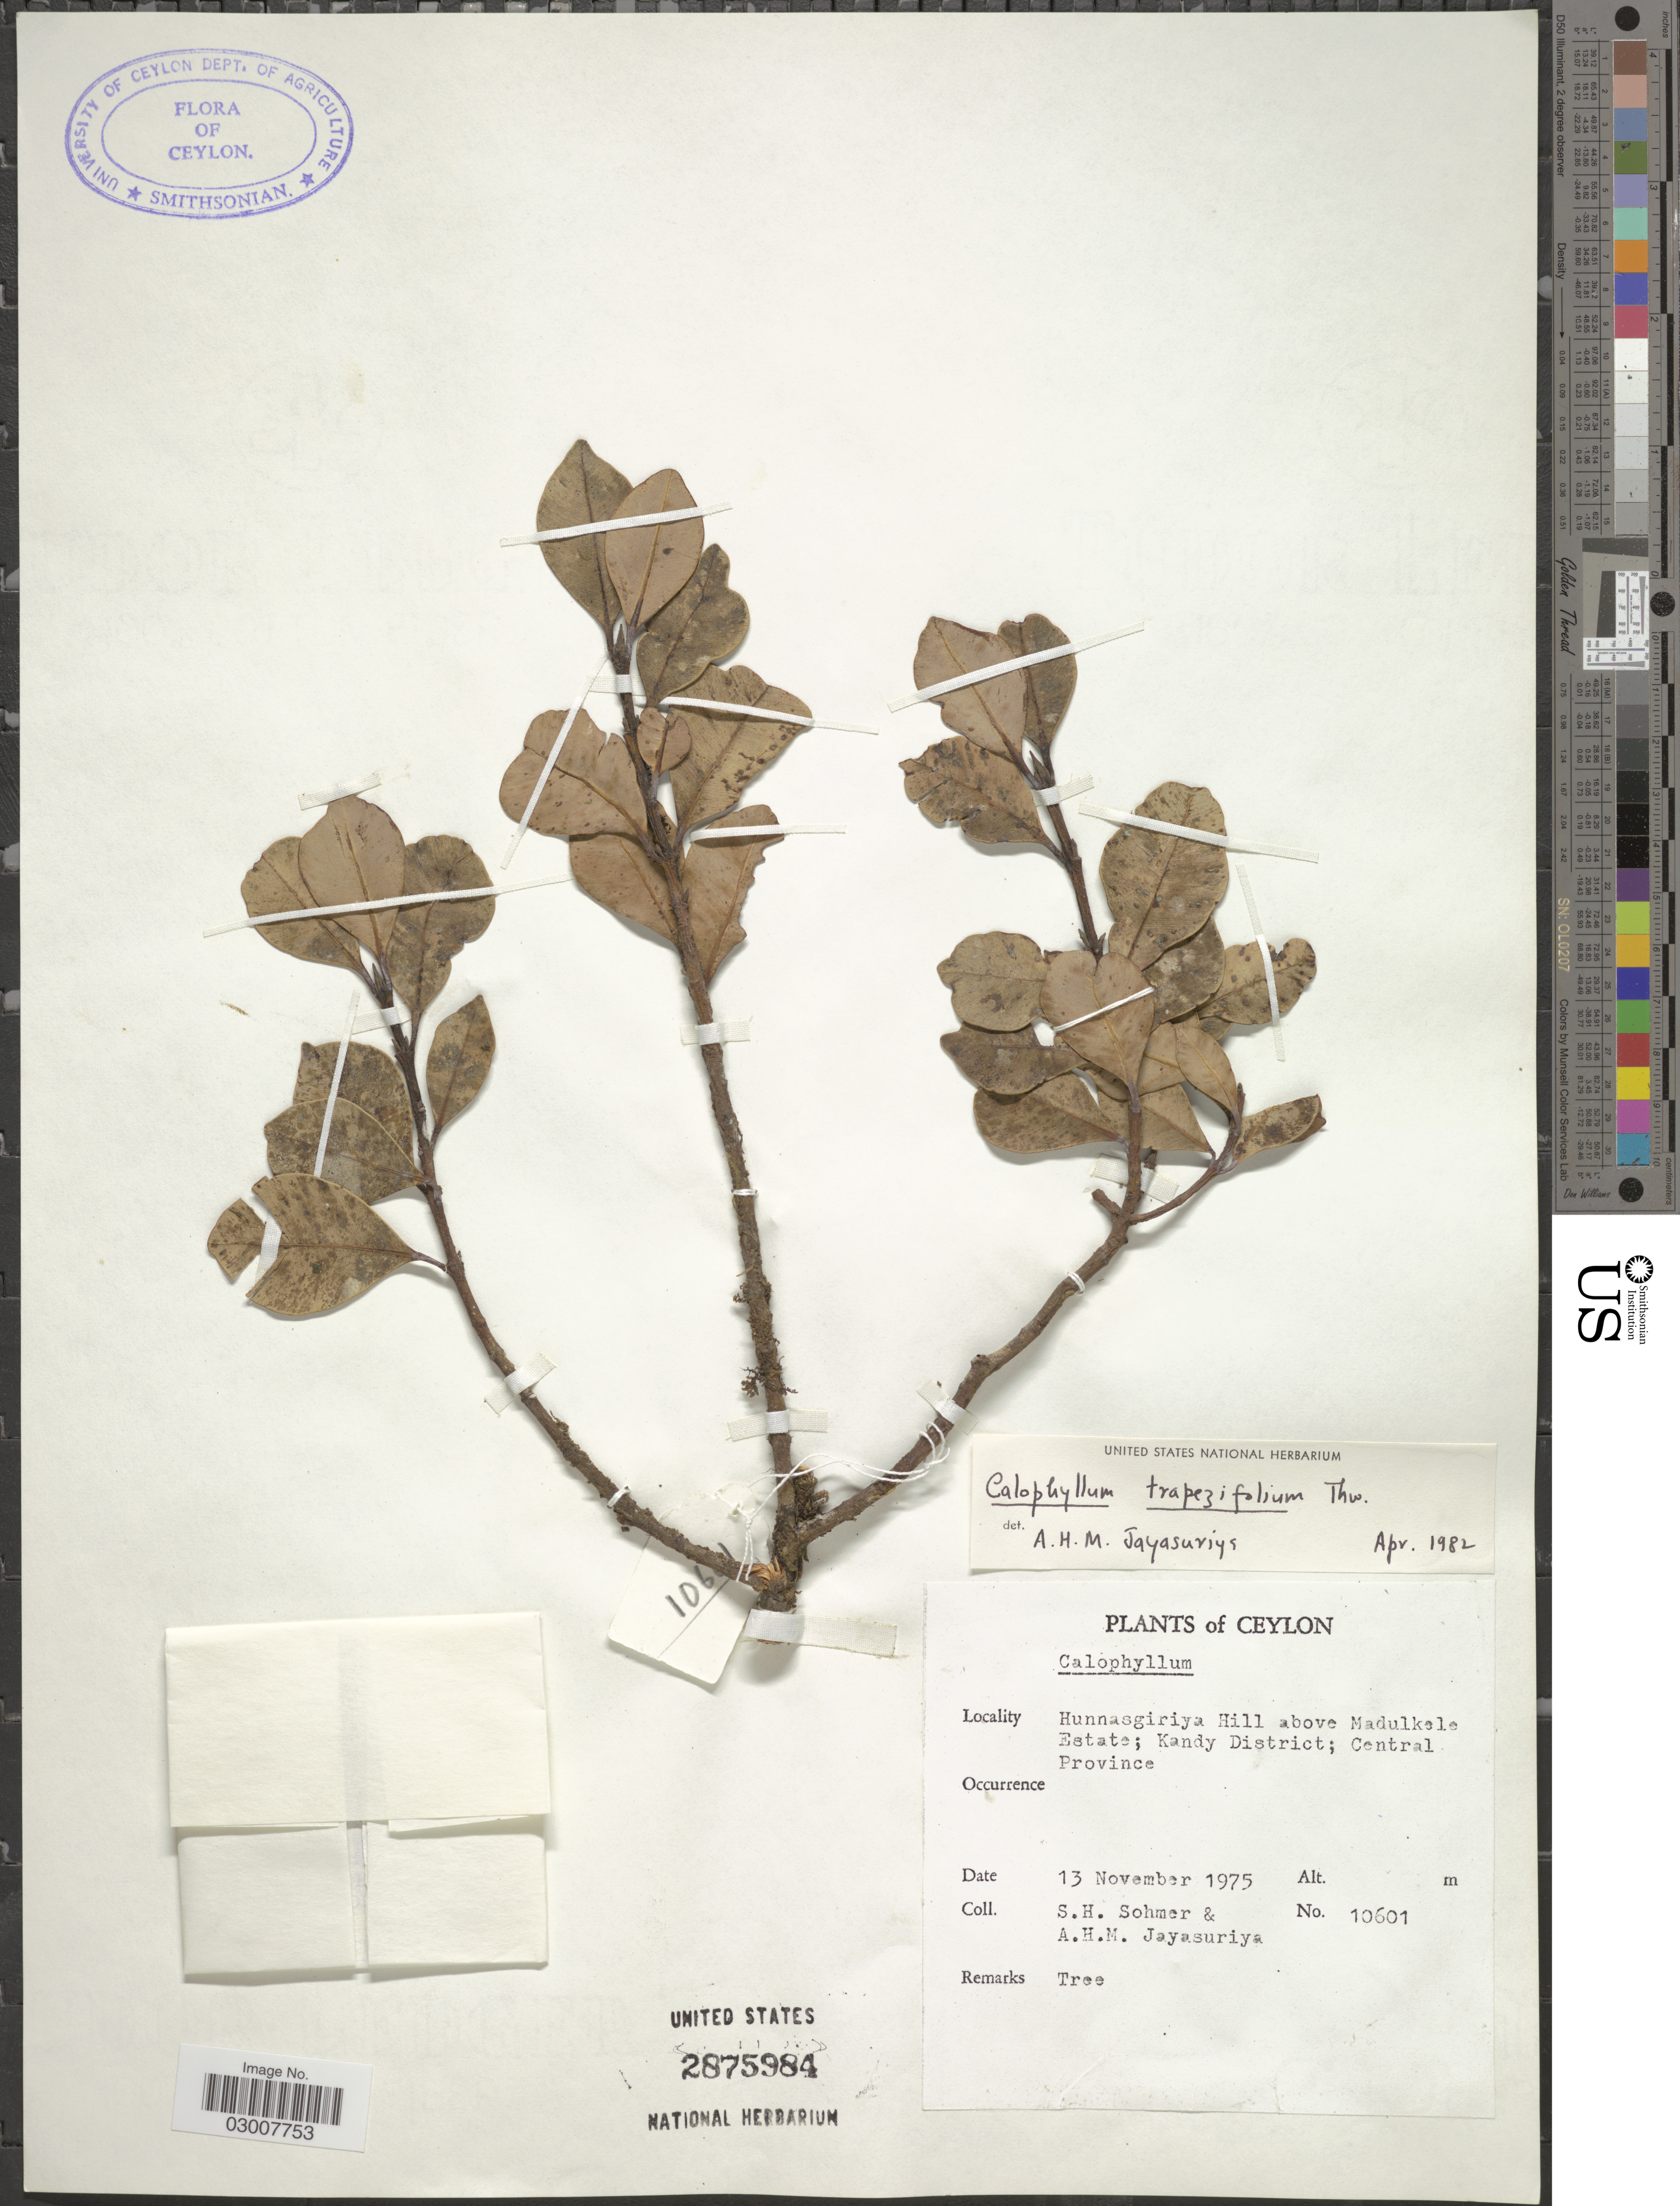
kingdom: Plantae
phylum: Tracheophyta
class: Magnoliopsida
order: Malpighiales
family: Calophyllaceae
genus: Calophyllum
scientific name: Calophyllum trapezifolium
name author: Thwaites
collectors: S. H. Sohmer & A. H. Jayasuriya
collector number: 10601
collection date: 1975-11-13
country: Sri Lanka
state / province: Central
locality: Ceylon. Hunnasgiriya Hill above Madulkele Estate; Kandy District.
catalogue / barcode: US 2875984